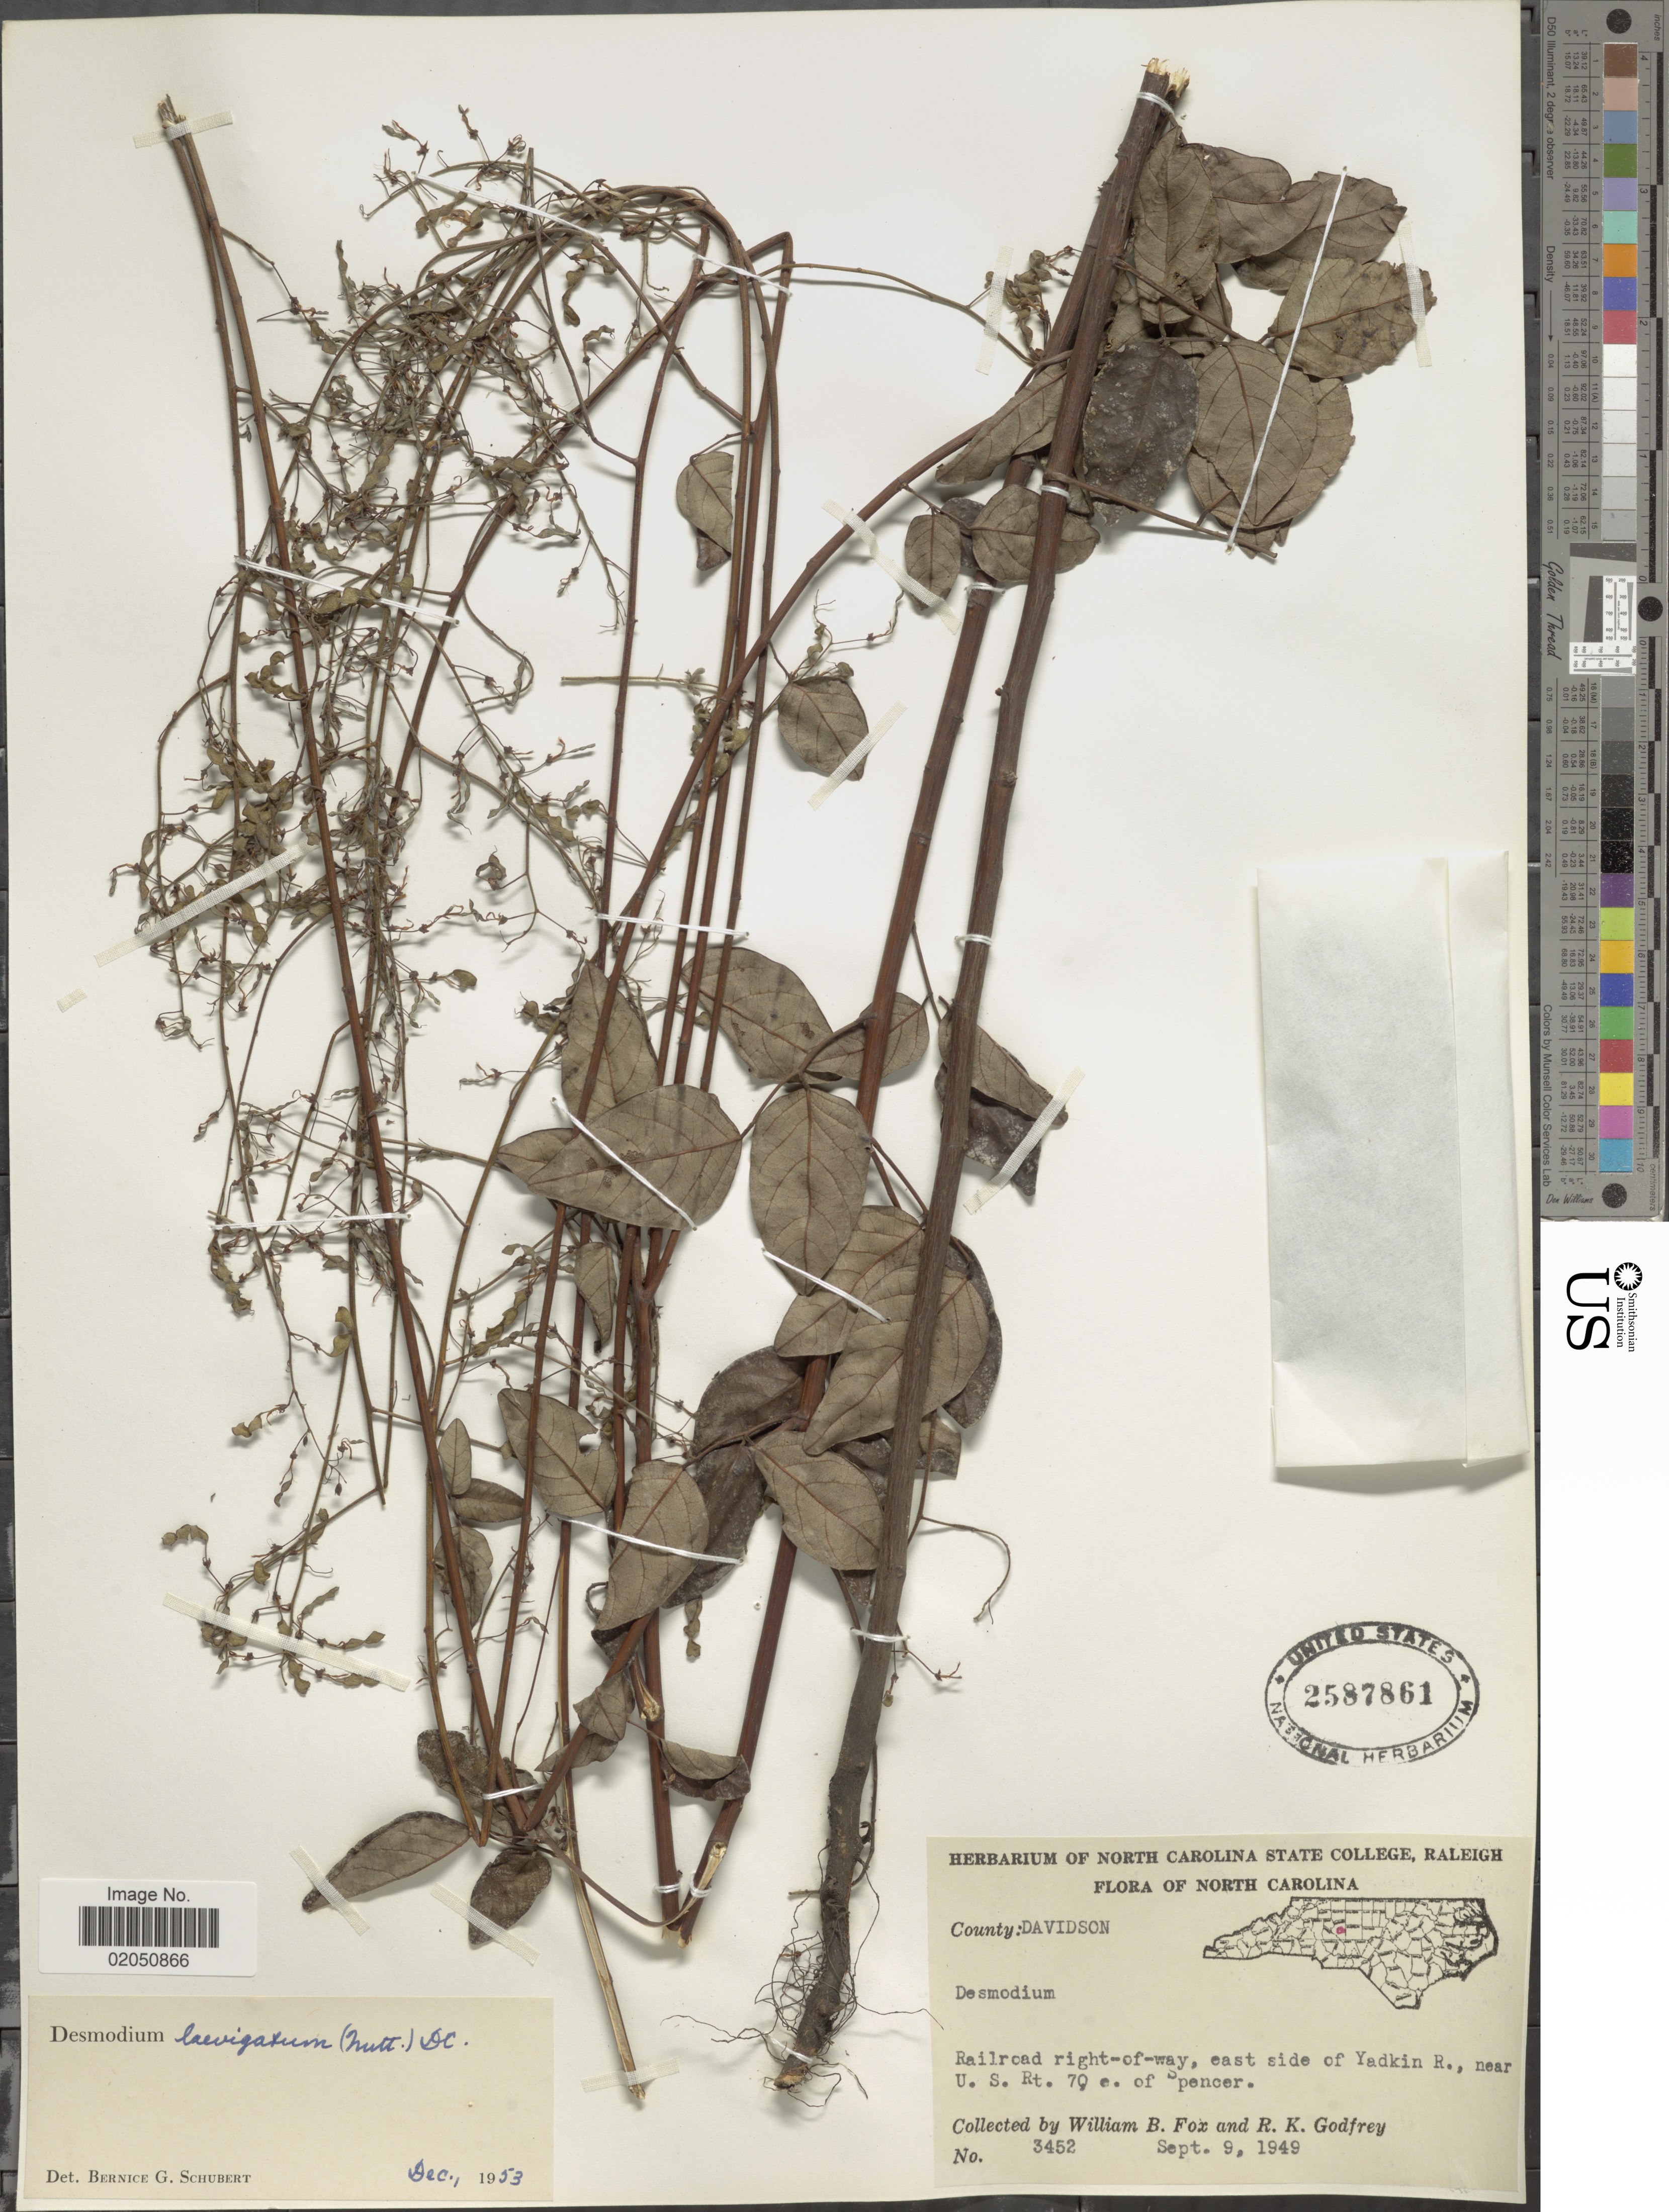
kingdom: Plantae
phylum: Tracheophyta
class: Magnoliopsida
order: Fabales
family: Fabaceae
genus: Desmodium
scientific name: Desmodium laevigatum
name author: (Nutt.) DC.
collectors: W. B. Fox & R. K. Godfrey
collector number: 3452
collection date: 1949-09-09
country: United States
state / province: North Carolina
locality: County: Davidson, Railroad right-of-way, east side of Yadkin R., near U.S. Rt. 70 e. of Spencer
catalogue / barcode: US 2587861